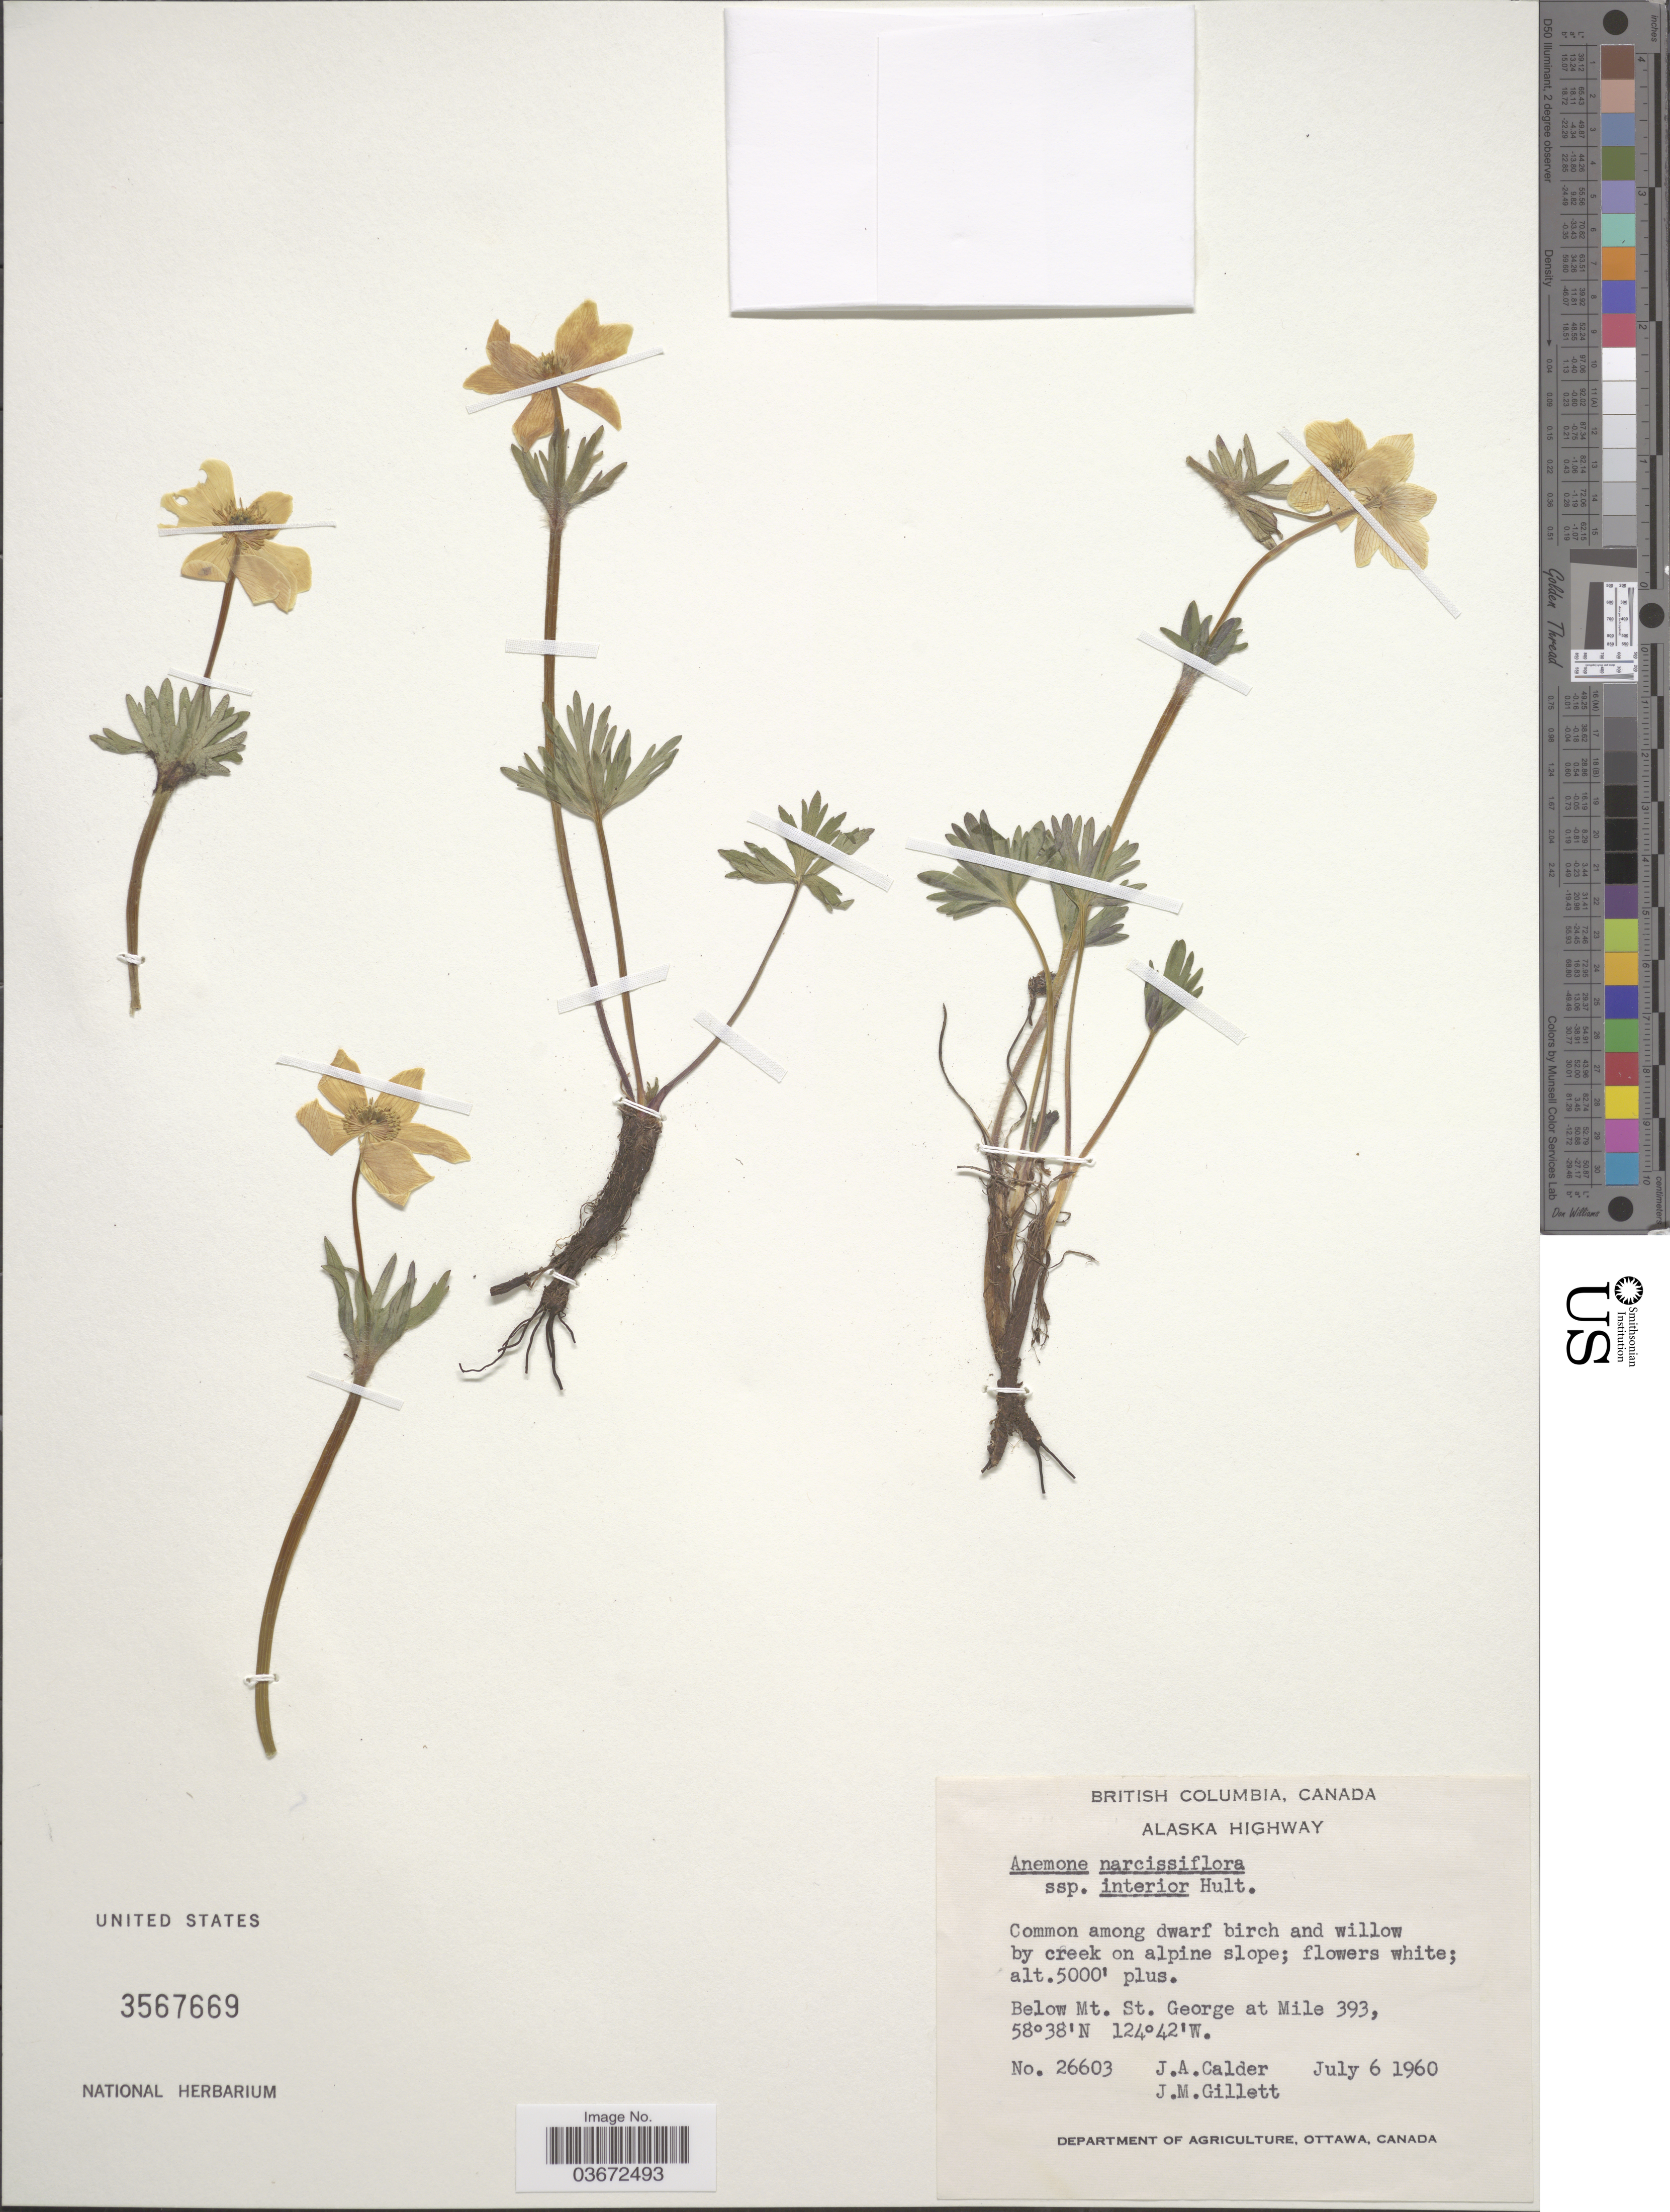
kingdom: Plantae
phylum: Tracheophyta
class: Magnoliopsida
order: Ranunculales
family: Ranunculaceae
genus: Anemone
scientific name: Anemone narcissiflora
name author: L.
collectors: J. A. Calder & J. M. Gillett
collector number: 26603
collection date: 1960-07-06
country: Canada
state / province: British Columbia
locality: Alaska Highway. Below Mt. St. George at Mile 393.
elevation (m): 1524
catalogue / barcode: US 3567669